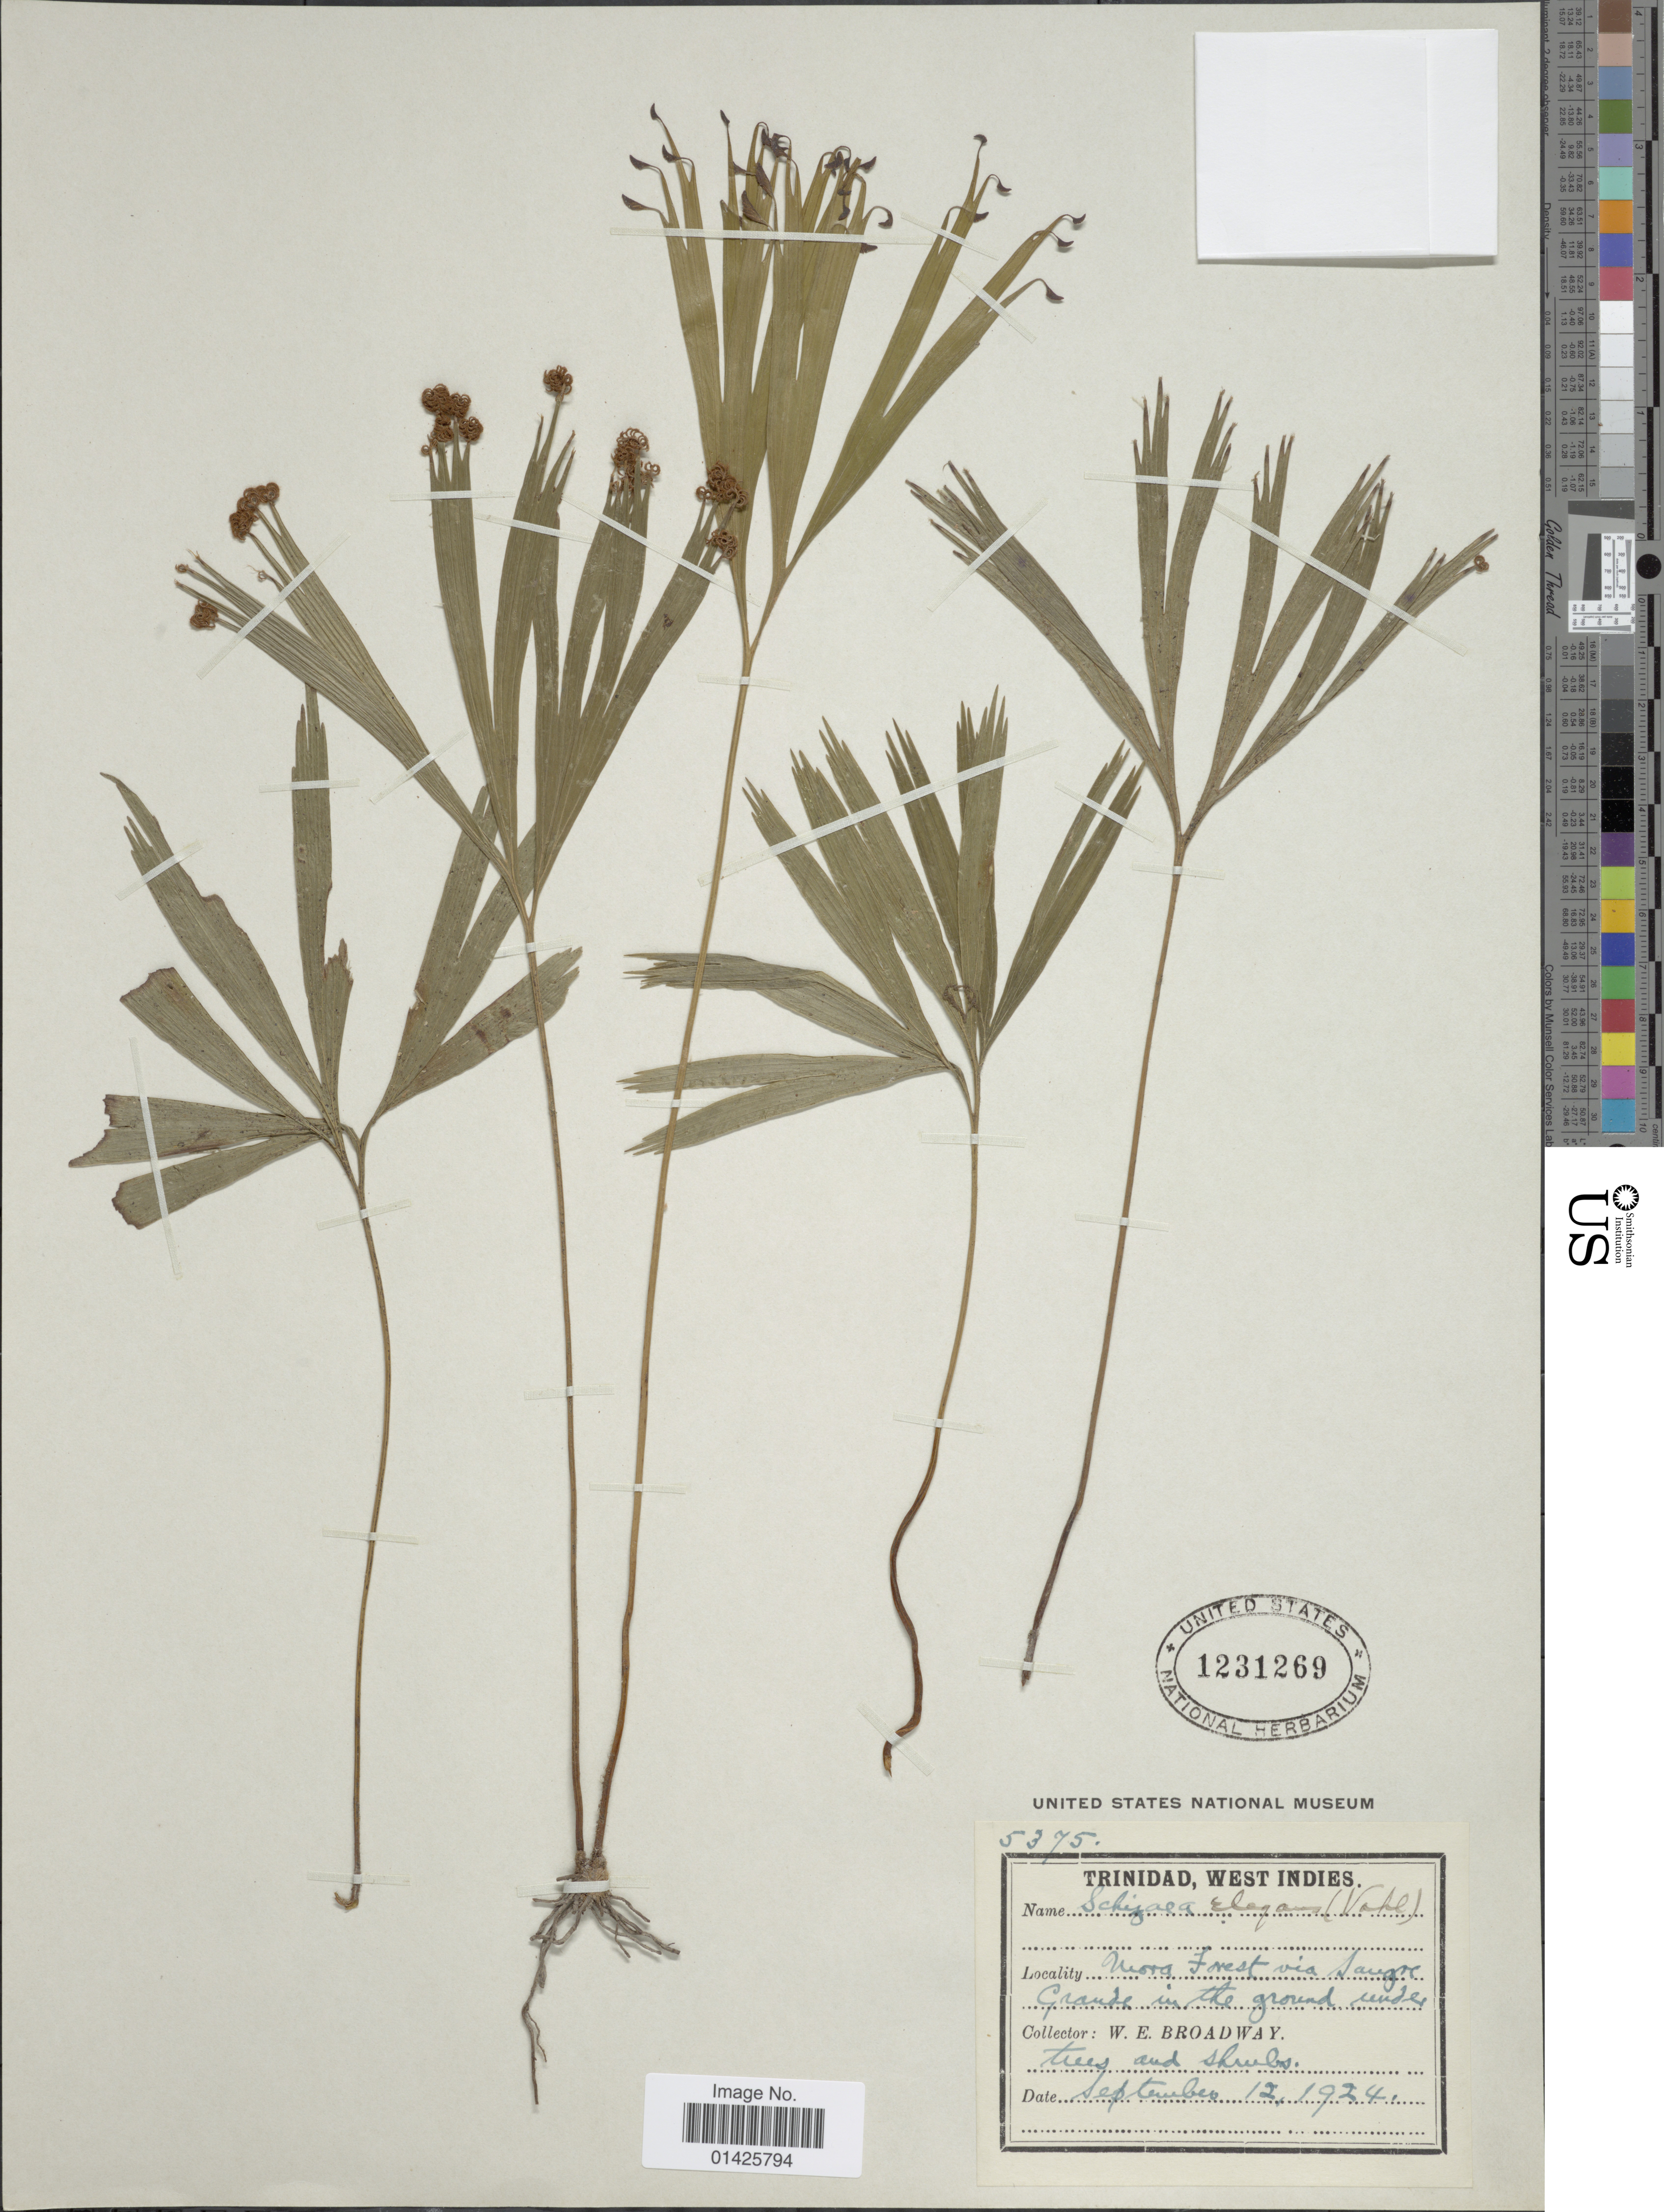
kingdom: Plantae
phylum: Tracheophyta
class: Polypodiopsida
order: Schizaeales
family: Schizaeaceae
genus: Schizaea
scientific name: Schizaea elegans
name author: (Vahl) Sw.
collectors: W. E. Broadway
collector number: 5375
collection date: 1924-09-12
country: Trinidad and Tobago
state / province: Trinidad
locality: Mora Forest via Sangre Grande in the ground under trees and shrubs.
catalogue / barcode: US 1231269